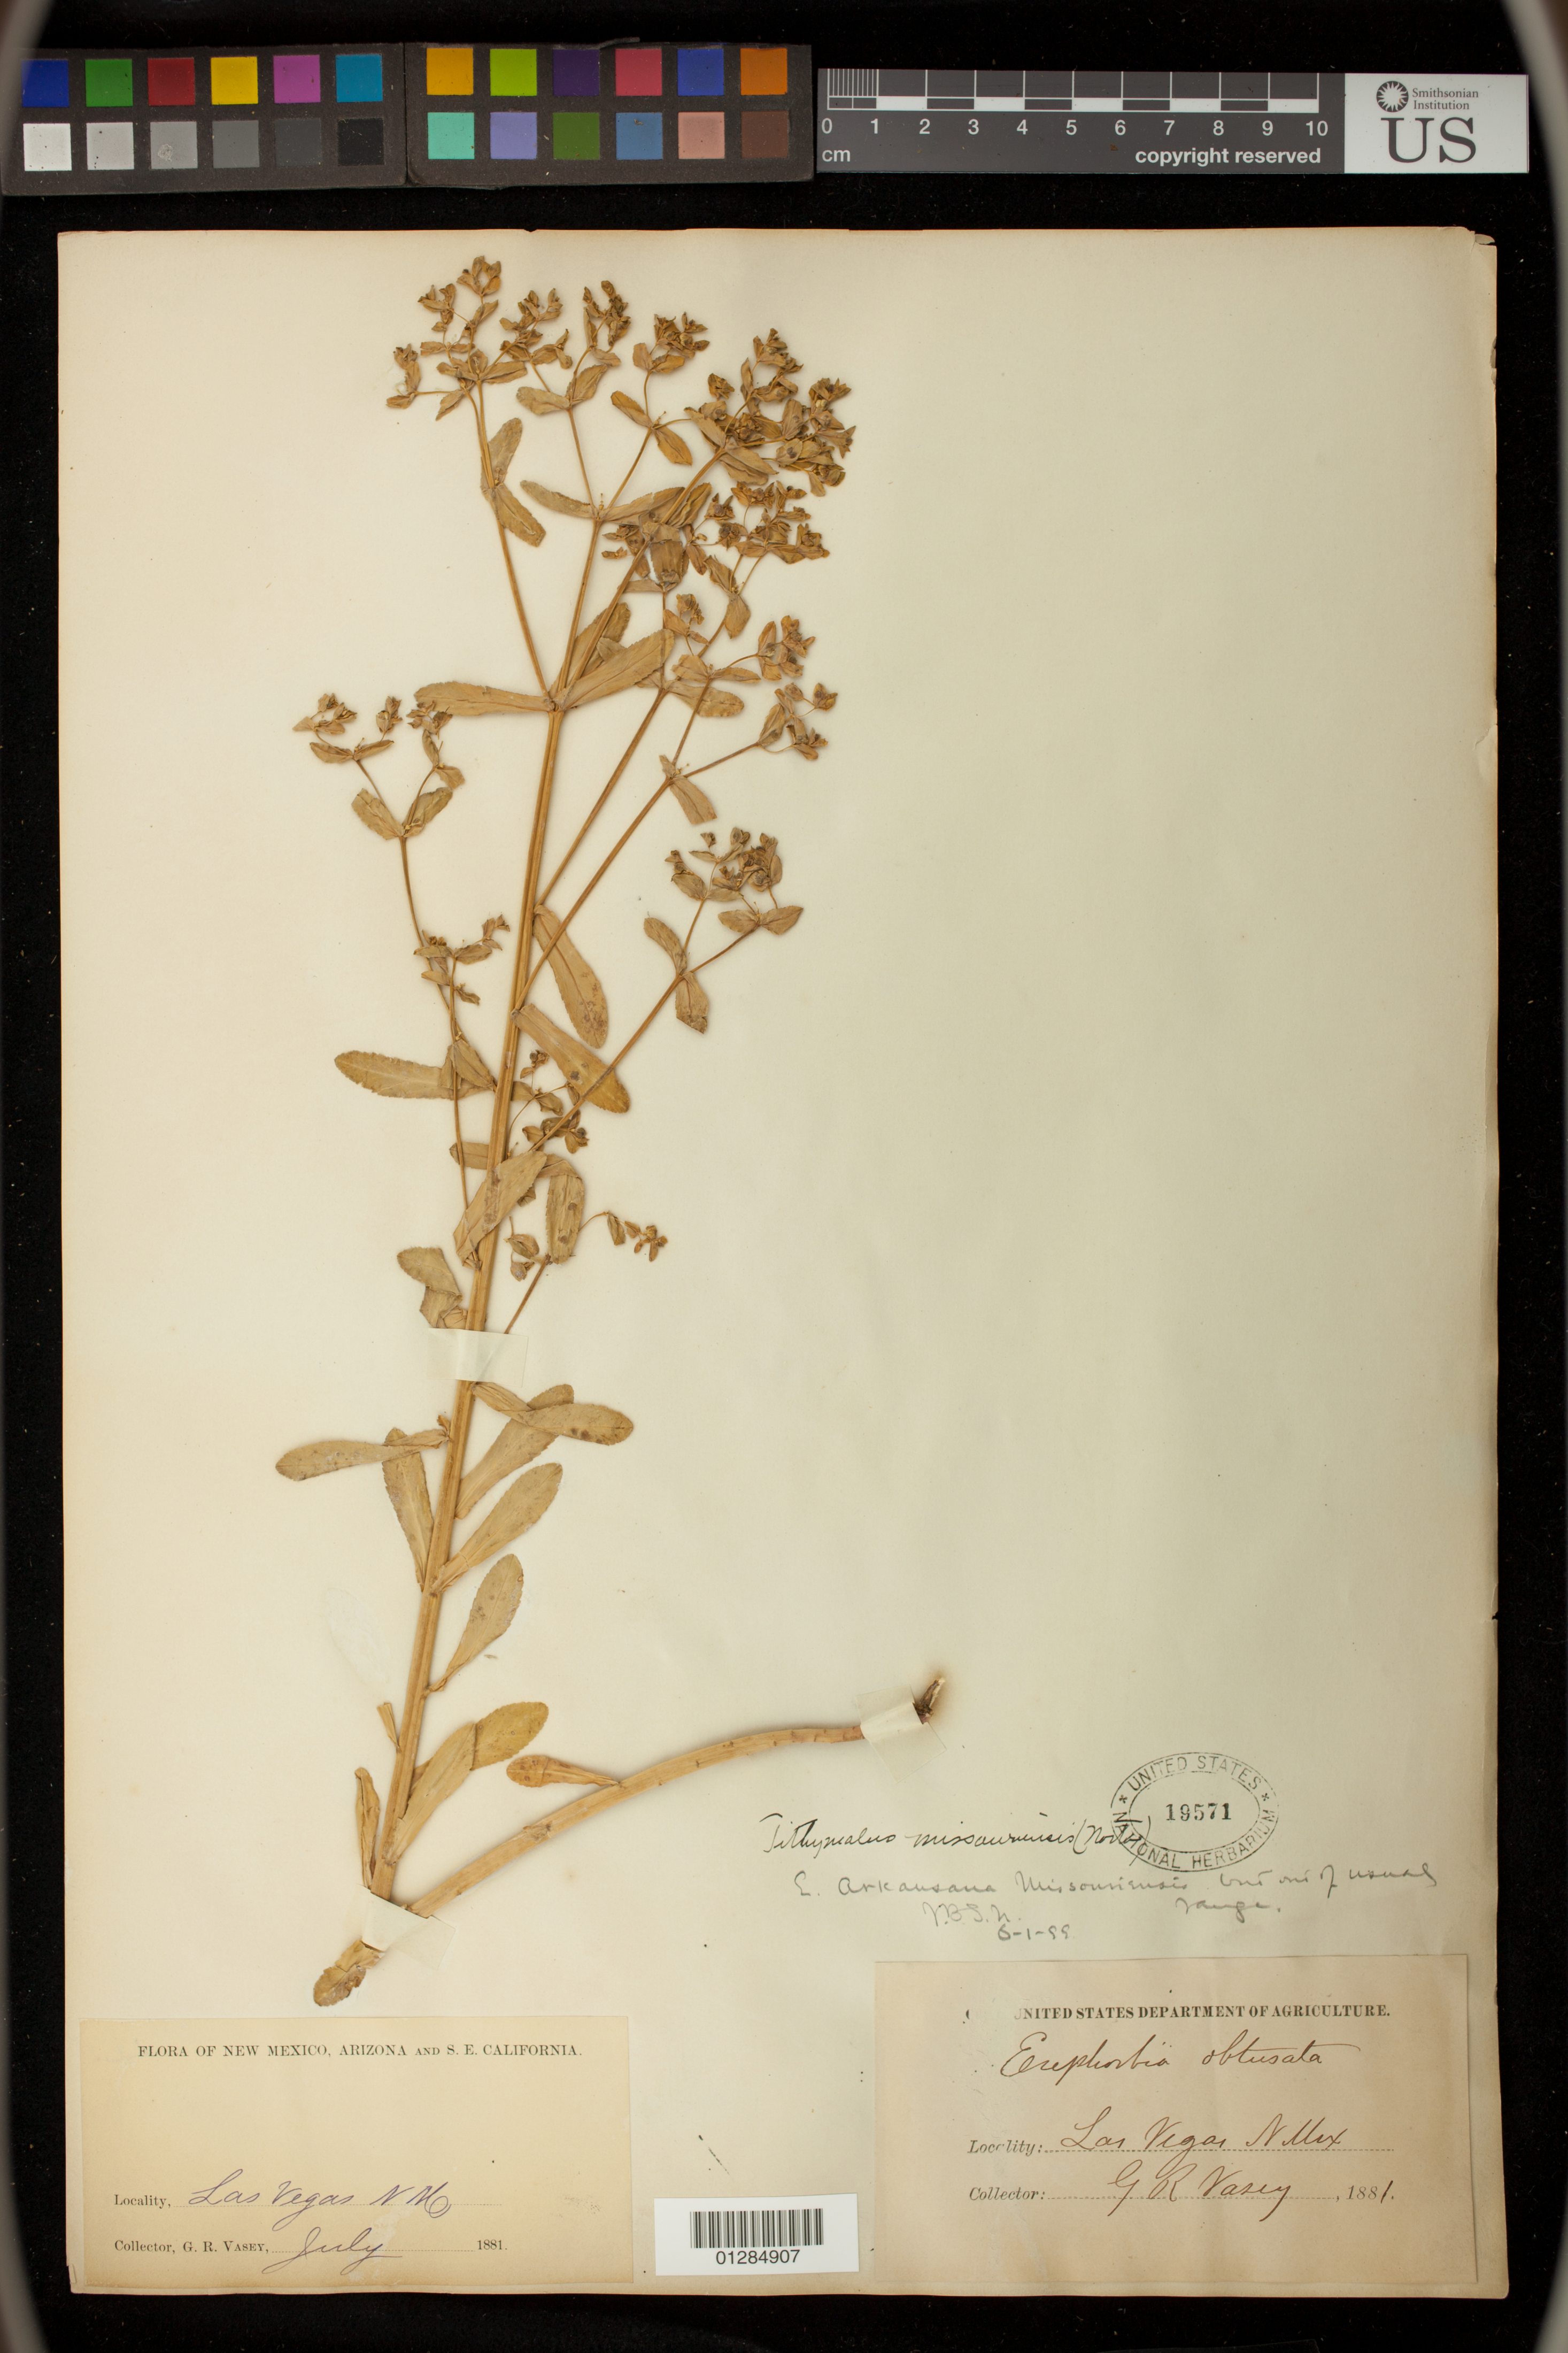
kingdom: Plantae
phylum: Tracheophyta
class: Magnoliopsida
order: Malpighiales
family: Euphorbiaceae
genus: Euphorbia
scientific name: Euphorbia spathulata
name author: Lam.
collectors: G. R. Vasey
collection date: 1881-07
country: United States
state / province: New Mexico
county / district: San Miguel County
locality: Las Vegas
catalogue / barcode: US 19571